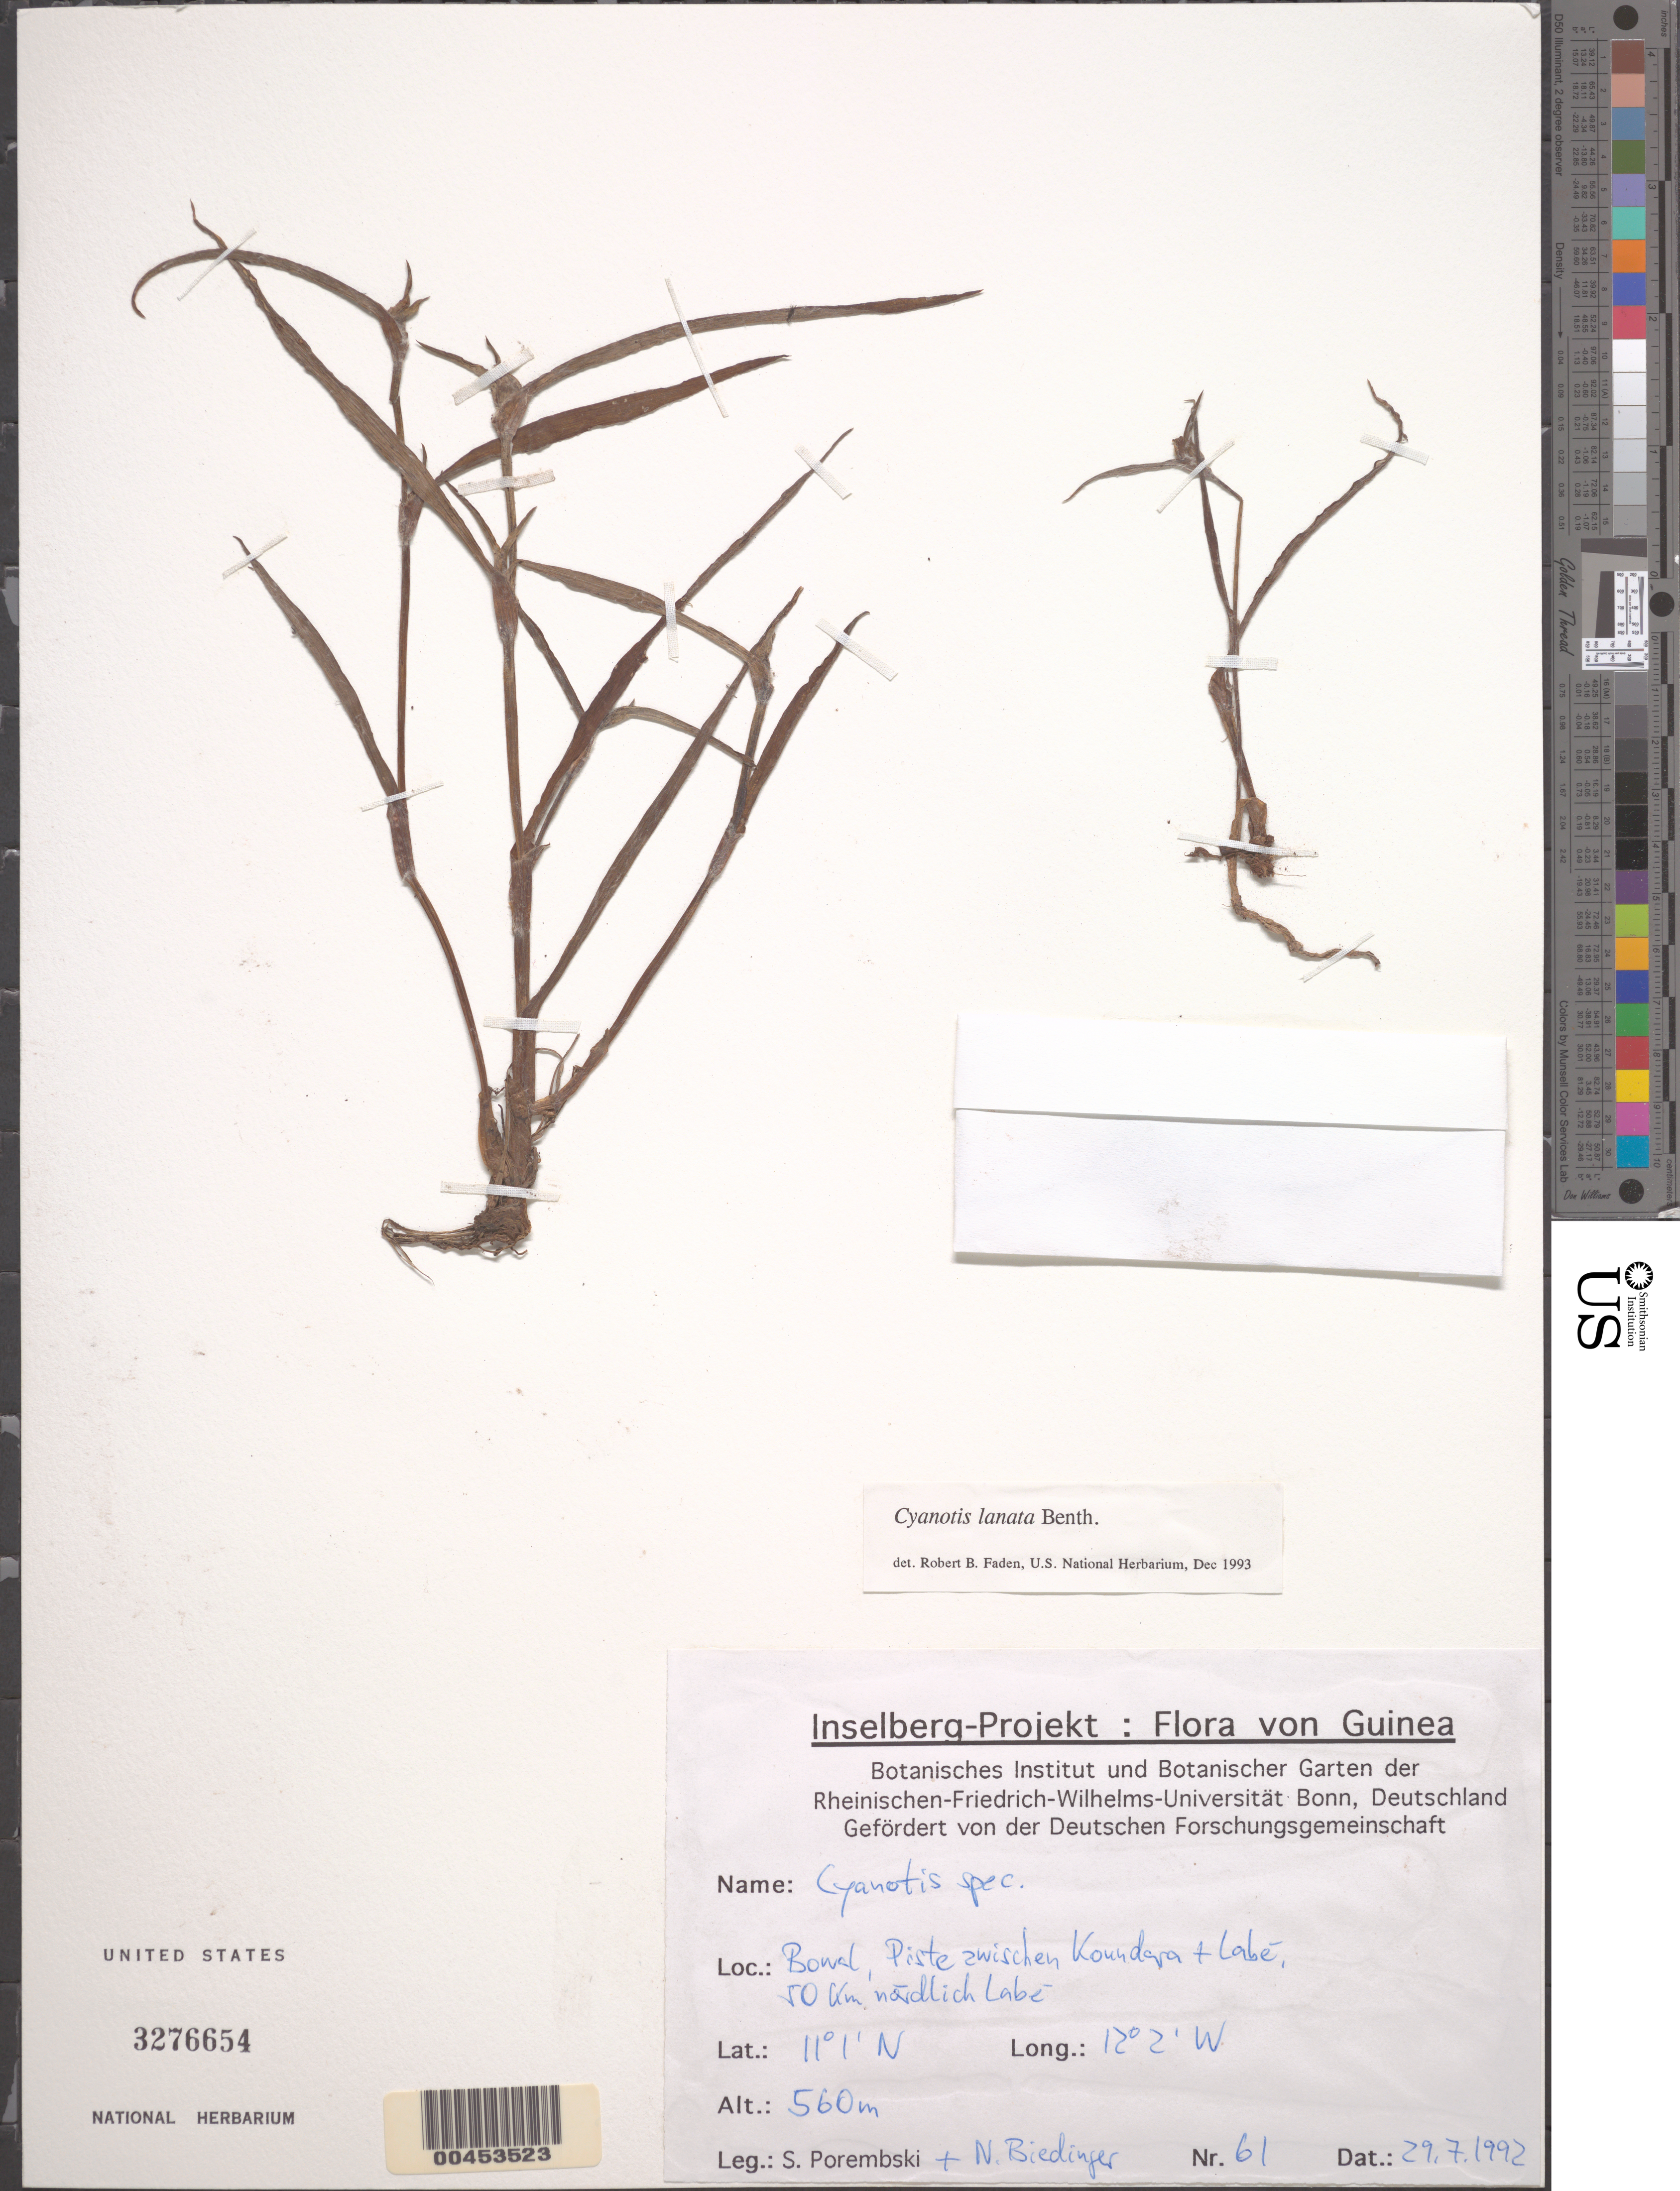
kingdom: Plantae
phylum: Tracheophyta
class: Liliopsida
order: Commelinales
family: Commelinaceae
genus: Cyanotis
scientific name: Cyanotis lanata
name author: Benth.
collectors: S. Porembski & N. Biedinger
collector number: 61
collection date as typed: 29 Jul 1992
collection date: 1992-07-29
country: Guinea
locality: Between koundara and labe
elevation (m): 560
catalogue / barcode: US 3276654